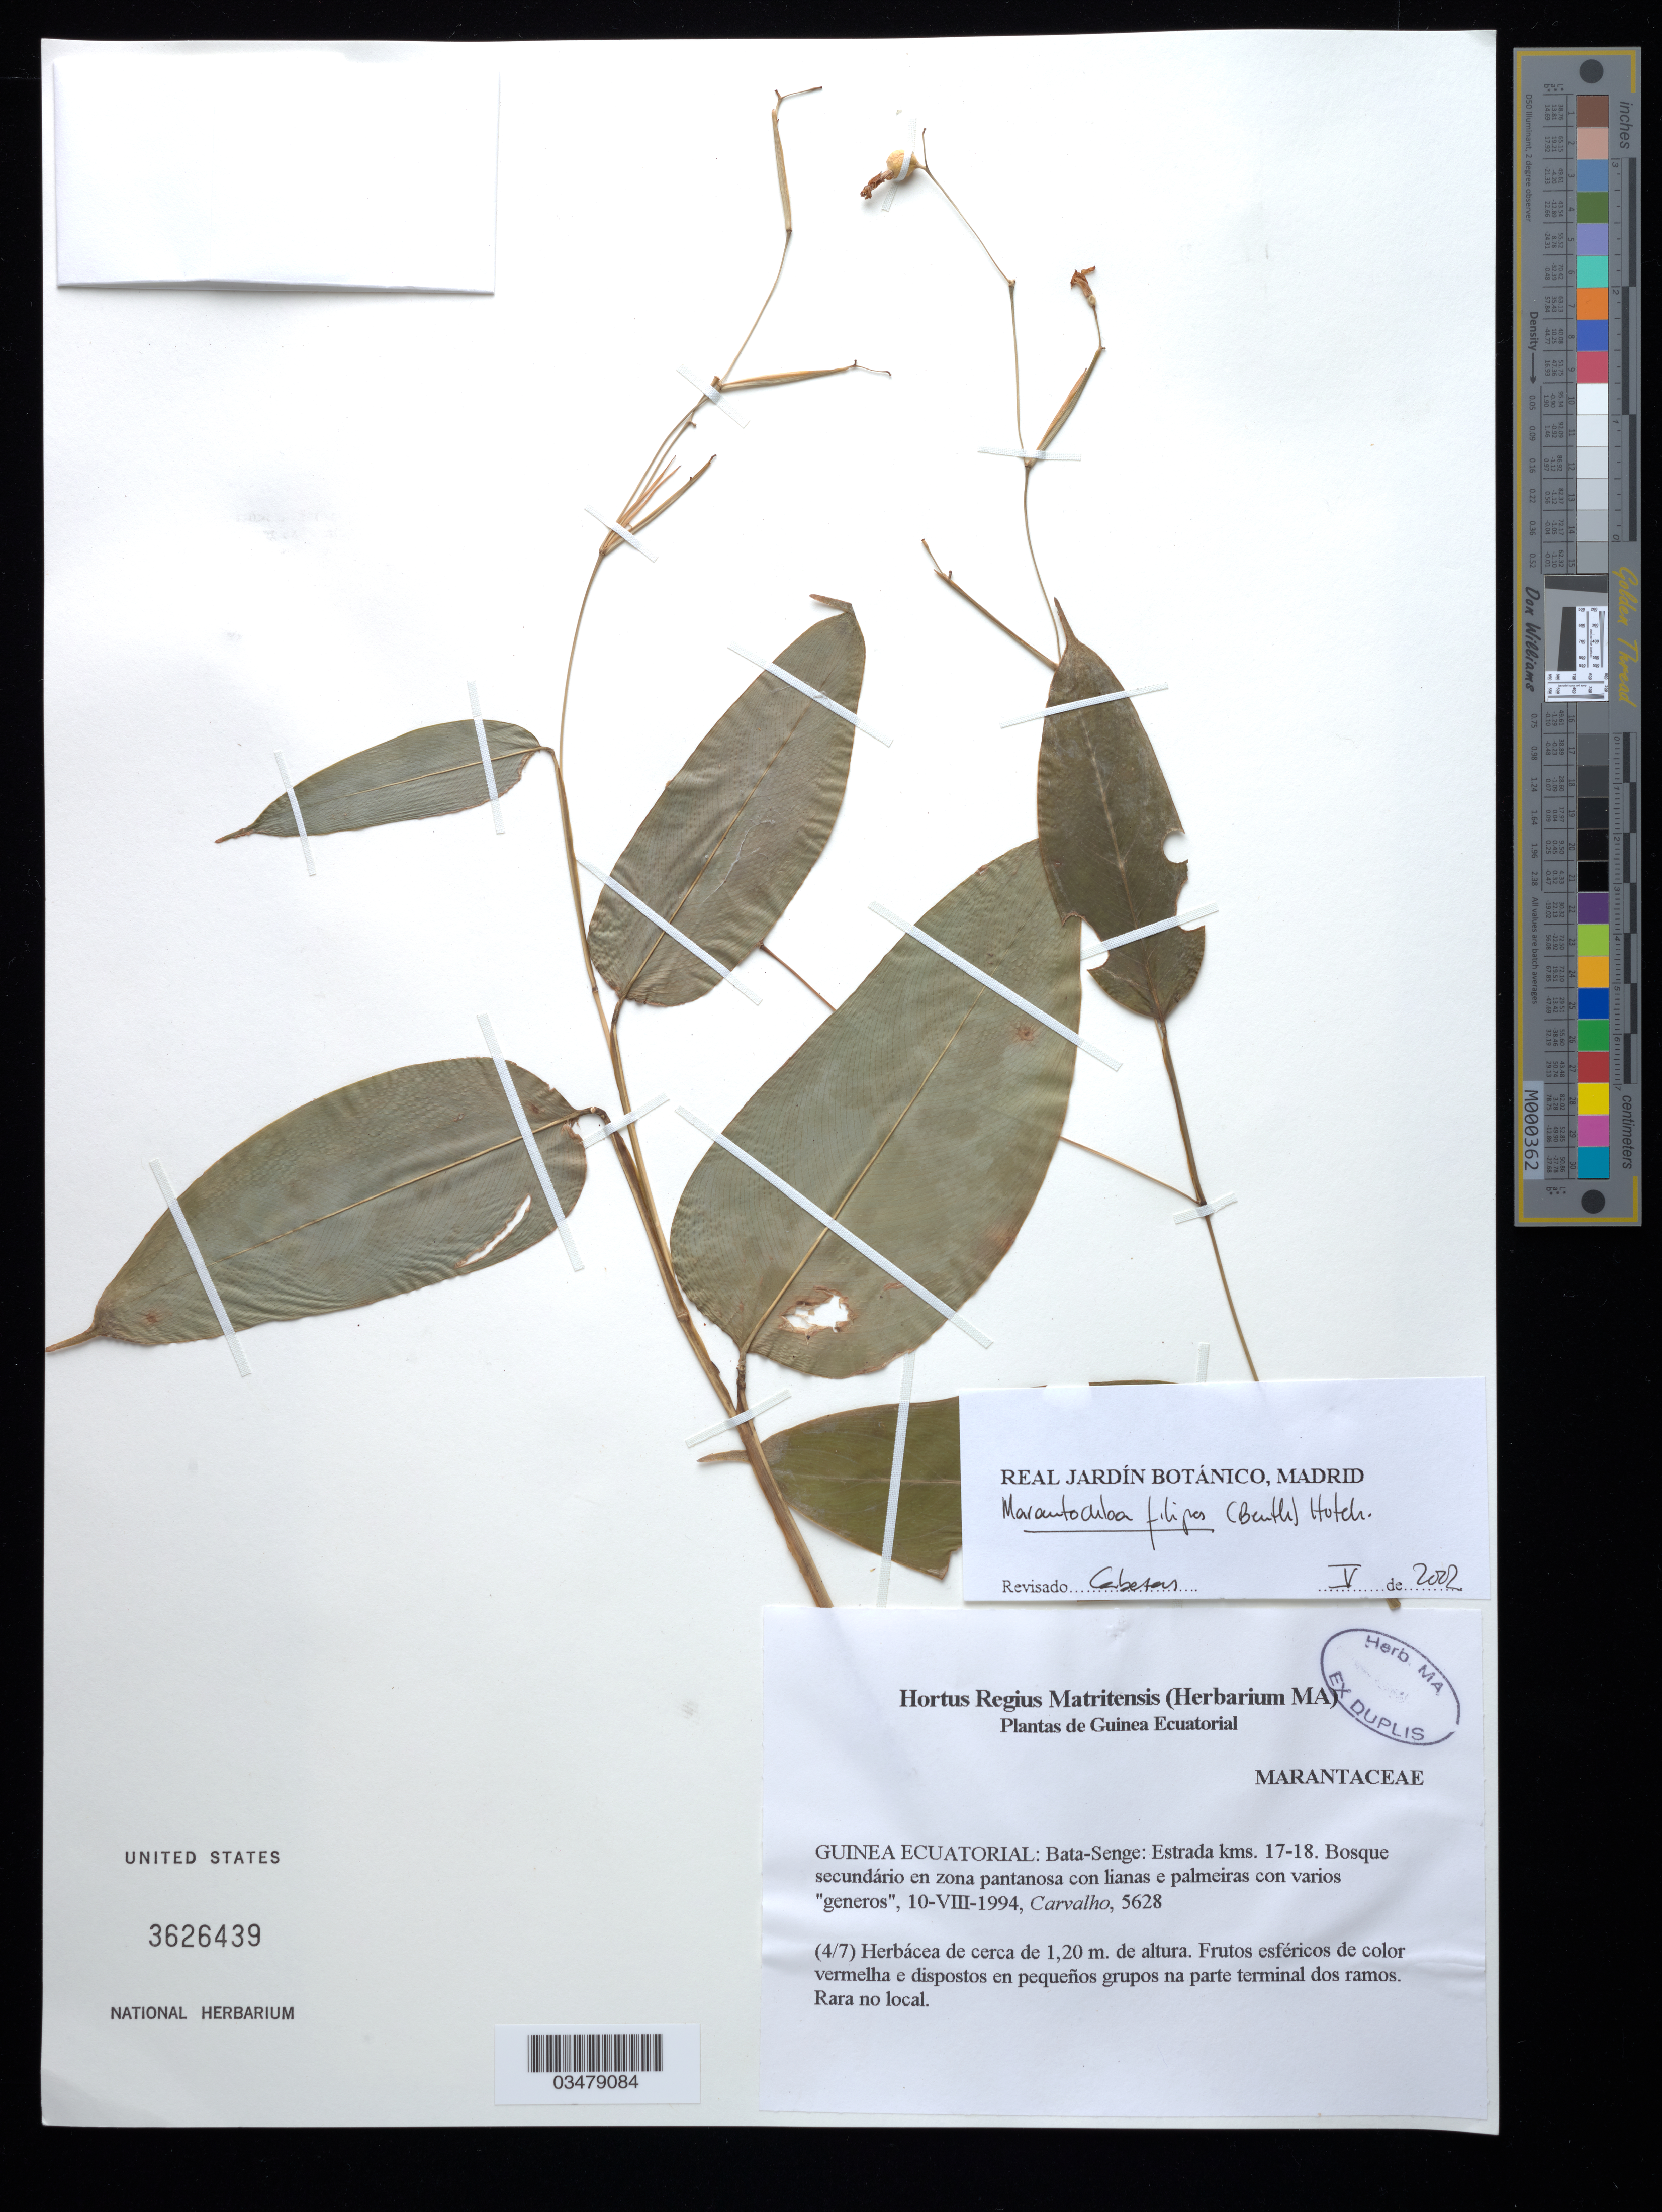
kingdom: Plantae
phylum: Tracheophyta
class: Liliopsida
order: Zingiberales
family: Marantaceae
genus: Marantochloa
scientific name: Marantochloa filipes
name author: (Benth.) Hutch.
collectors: Carvalho, --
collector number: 5628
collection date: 1994-08-10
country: Equatorial Guinea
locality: Guinea Ecuatorial: Bata-Senge: Estrada kms. 17-18.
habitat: Bosque secundario en zona pantanosa con lianas e palmeiras con various "generos"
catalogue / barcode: US 3626439